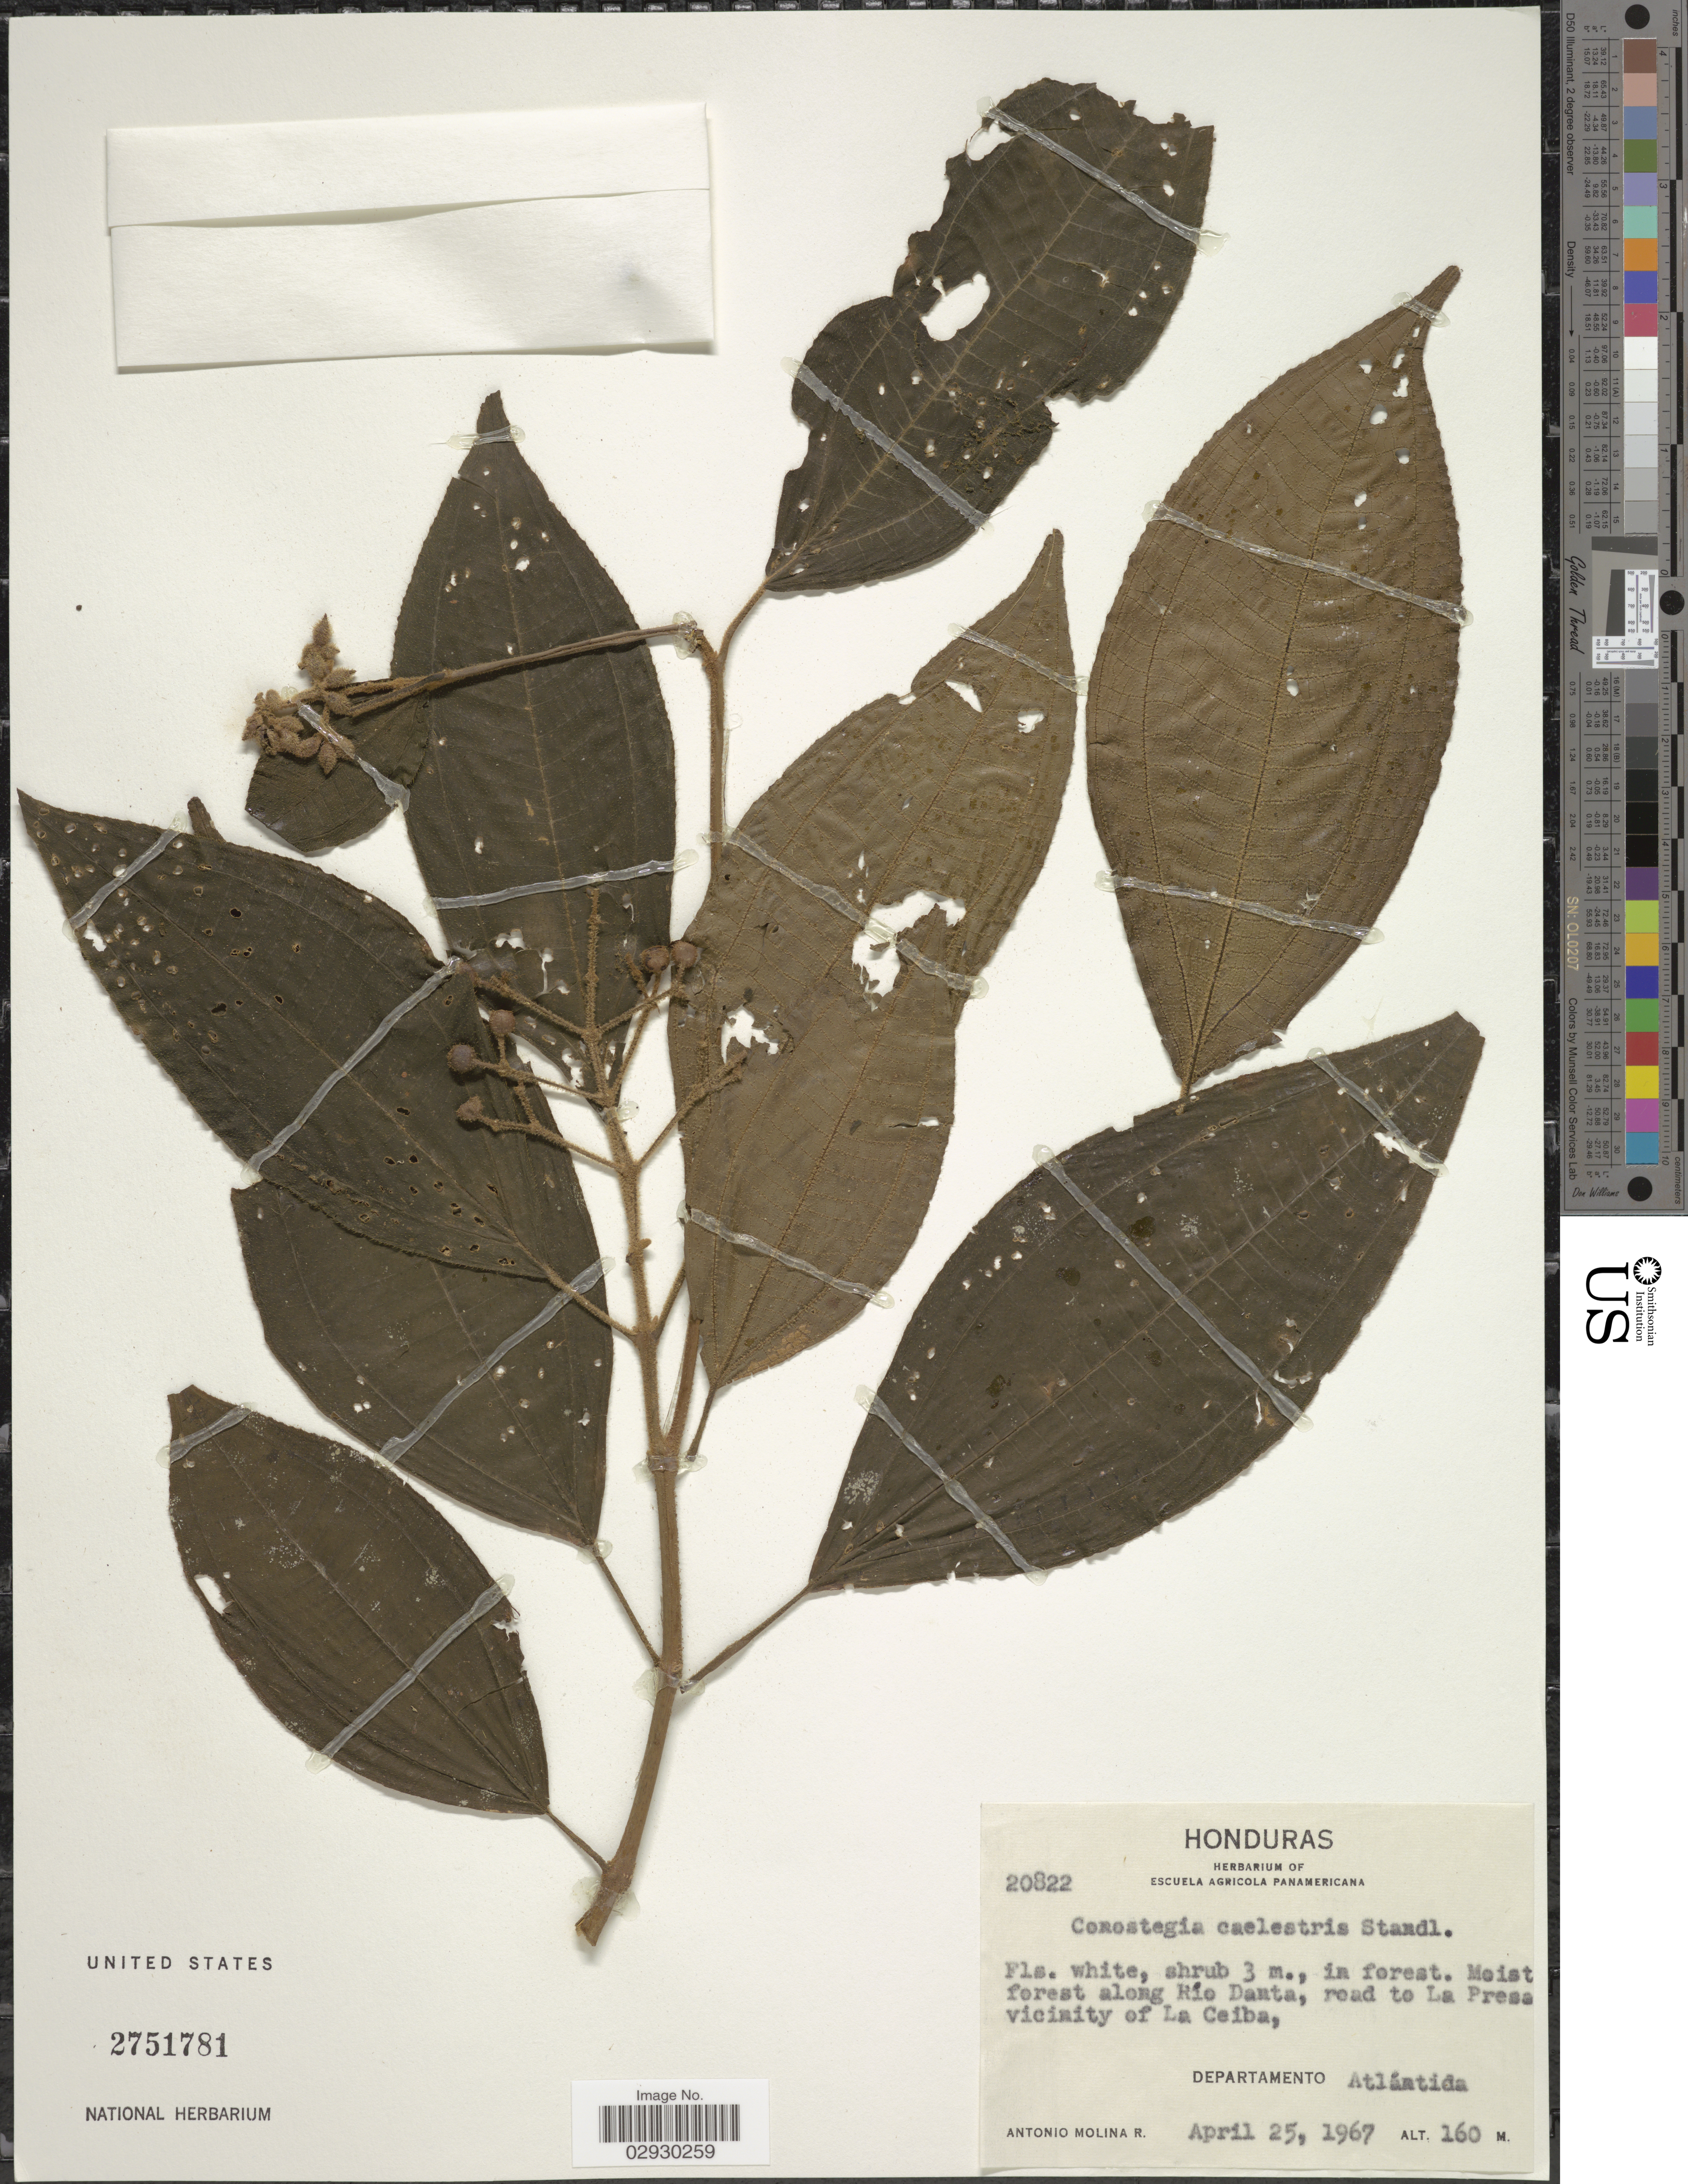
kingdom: Plantae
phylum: Tracheophyta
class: Magnoliopsida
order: Myrtales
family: Melastomataceae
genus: Conostegia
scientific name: Conostegia caelestis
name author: Standl.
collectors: A. Molina R.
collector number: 20822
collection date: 1967-04-25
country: Honduras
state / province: Atlántida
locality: Moist forest along Río Dauta, road to La Presa vicinity of La Ceiba, Departamento Atlántida.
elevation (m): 160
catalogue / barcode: US 2751781